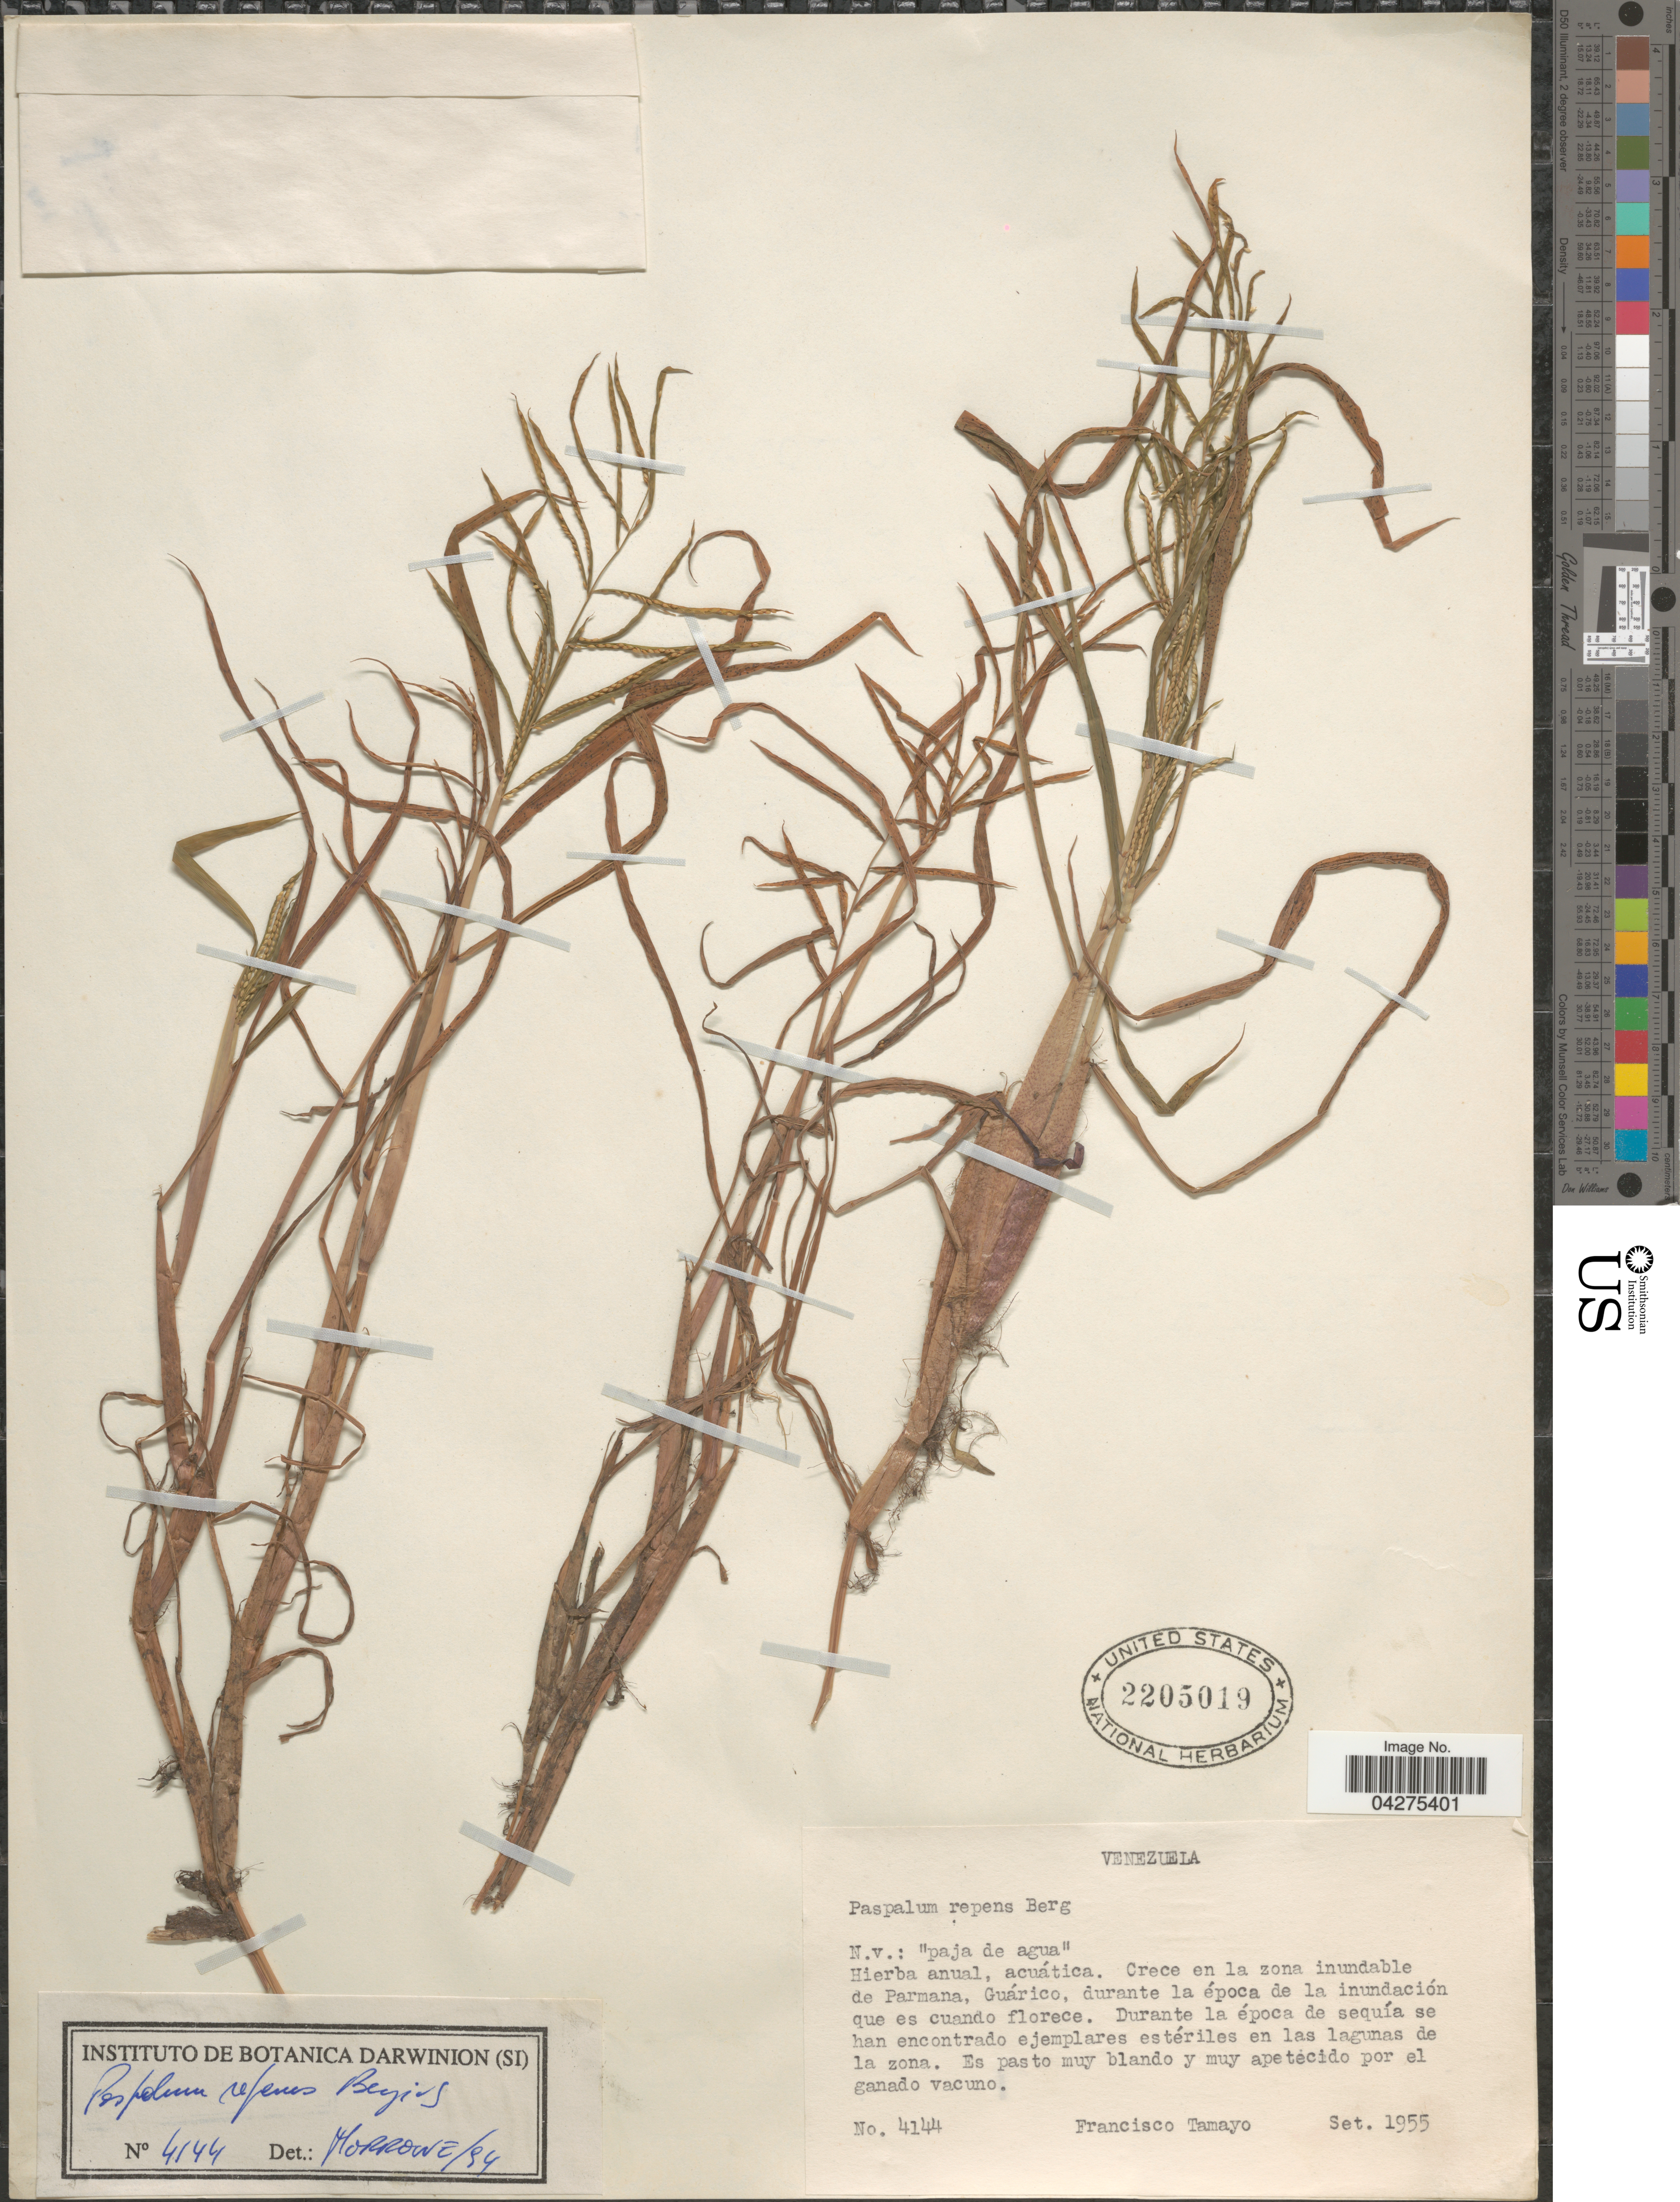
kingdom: Plantae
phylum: Tracheophyta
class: Liliopsida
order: Poales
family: Poaceae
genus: Paspalum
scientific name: Paspalum repens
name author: P.J. Bergius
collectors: F. Tamayo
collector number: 4144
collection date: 1955-09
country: Venezuela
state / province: Guarico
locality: Crece en la zona inundable de Parmana.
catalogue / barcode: US 2205019